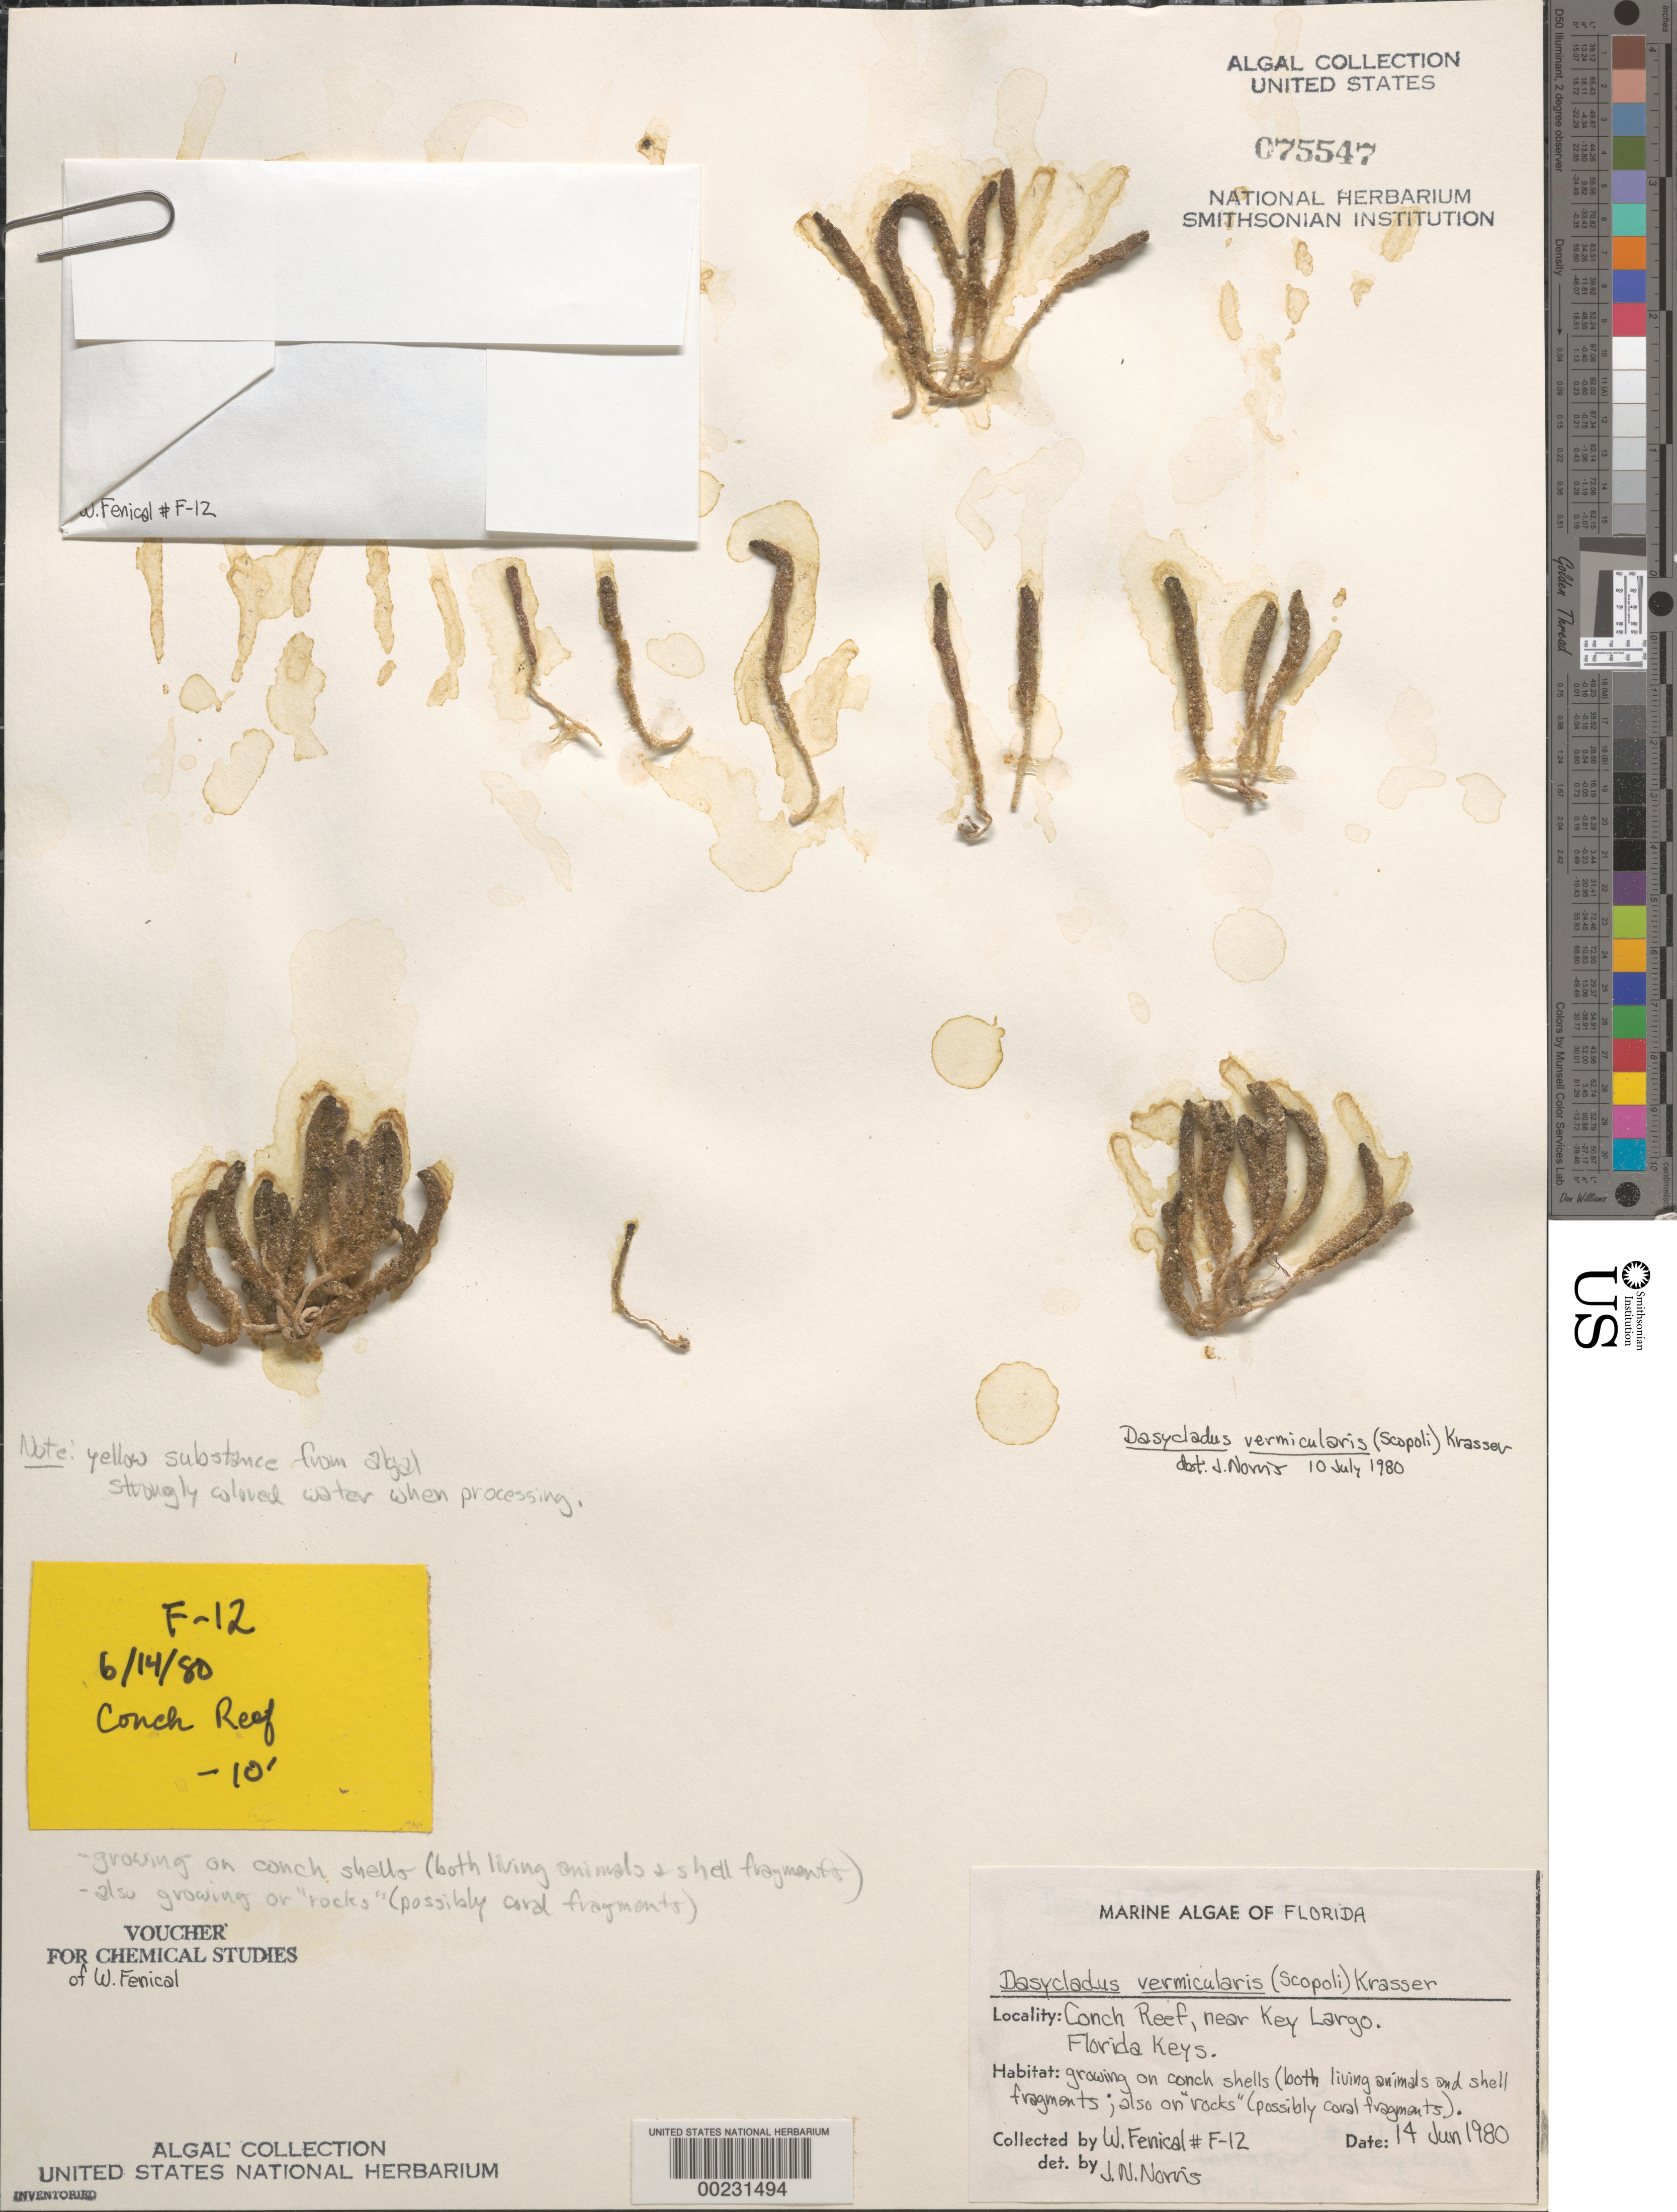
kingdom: Plantae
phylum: Chlorophyta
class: Ulvophyceae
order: Dasycladales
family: Dasycladaceae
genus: Dasycladus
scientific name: Dasycladus vermicularis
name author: (Scop.) Krasser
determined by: Norris, James N.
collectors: W. Fenical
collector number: F-12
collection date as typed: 14 Jun 1980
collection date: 1980-06-14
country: United States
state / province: Florida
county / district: Monroe County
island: Florida Keys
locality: Conch Reef, near Key Largo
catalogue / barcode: US 75547